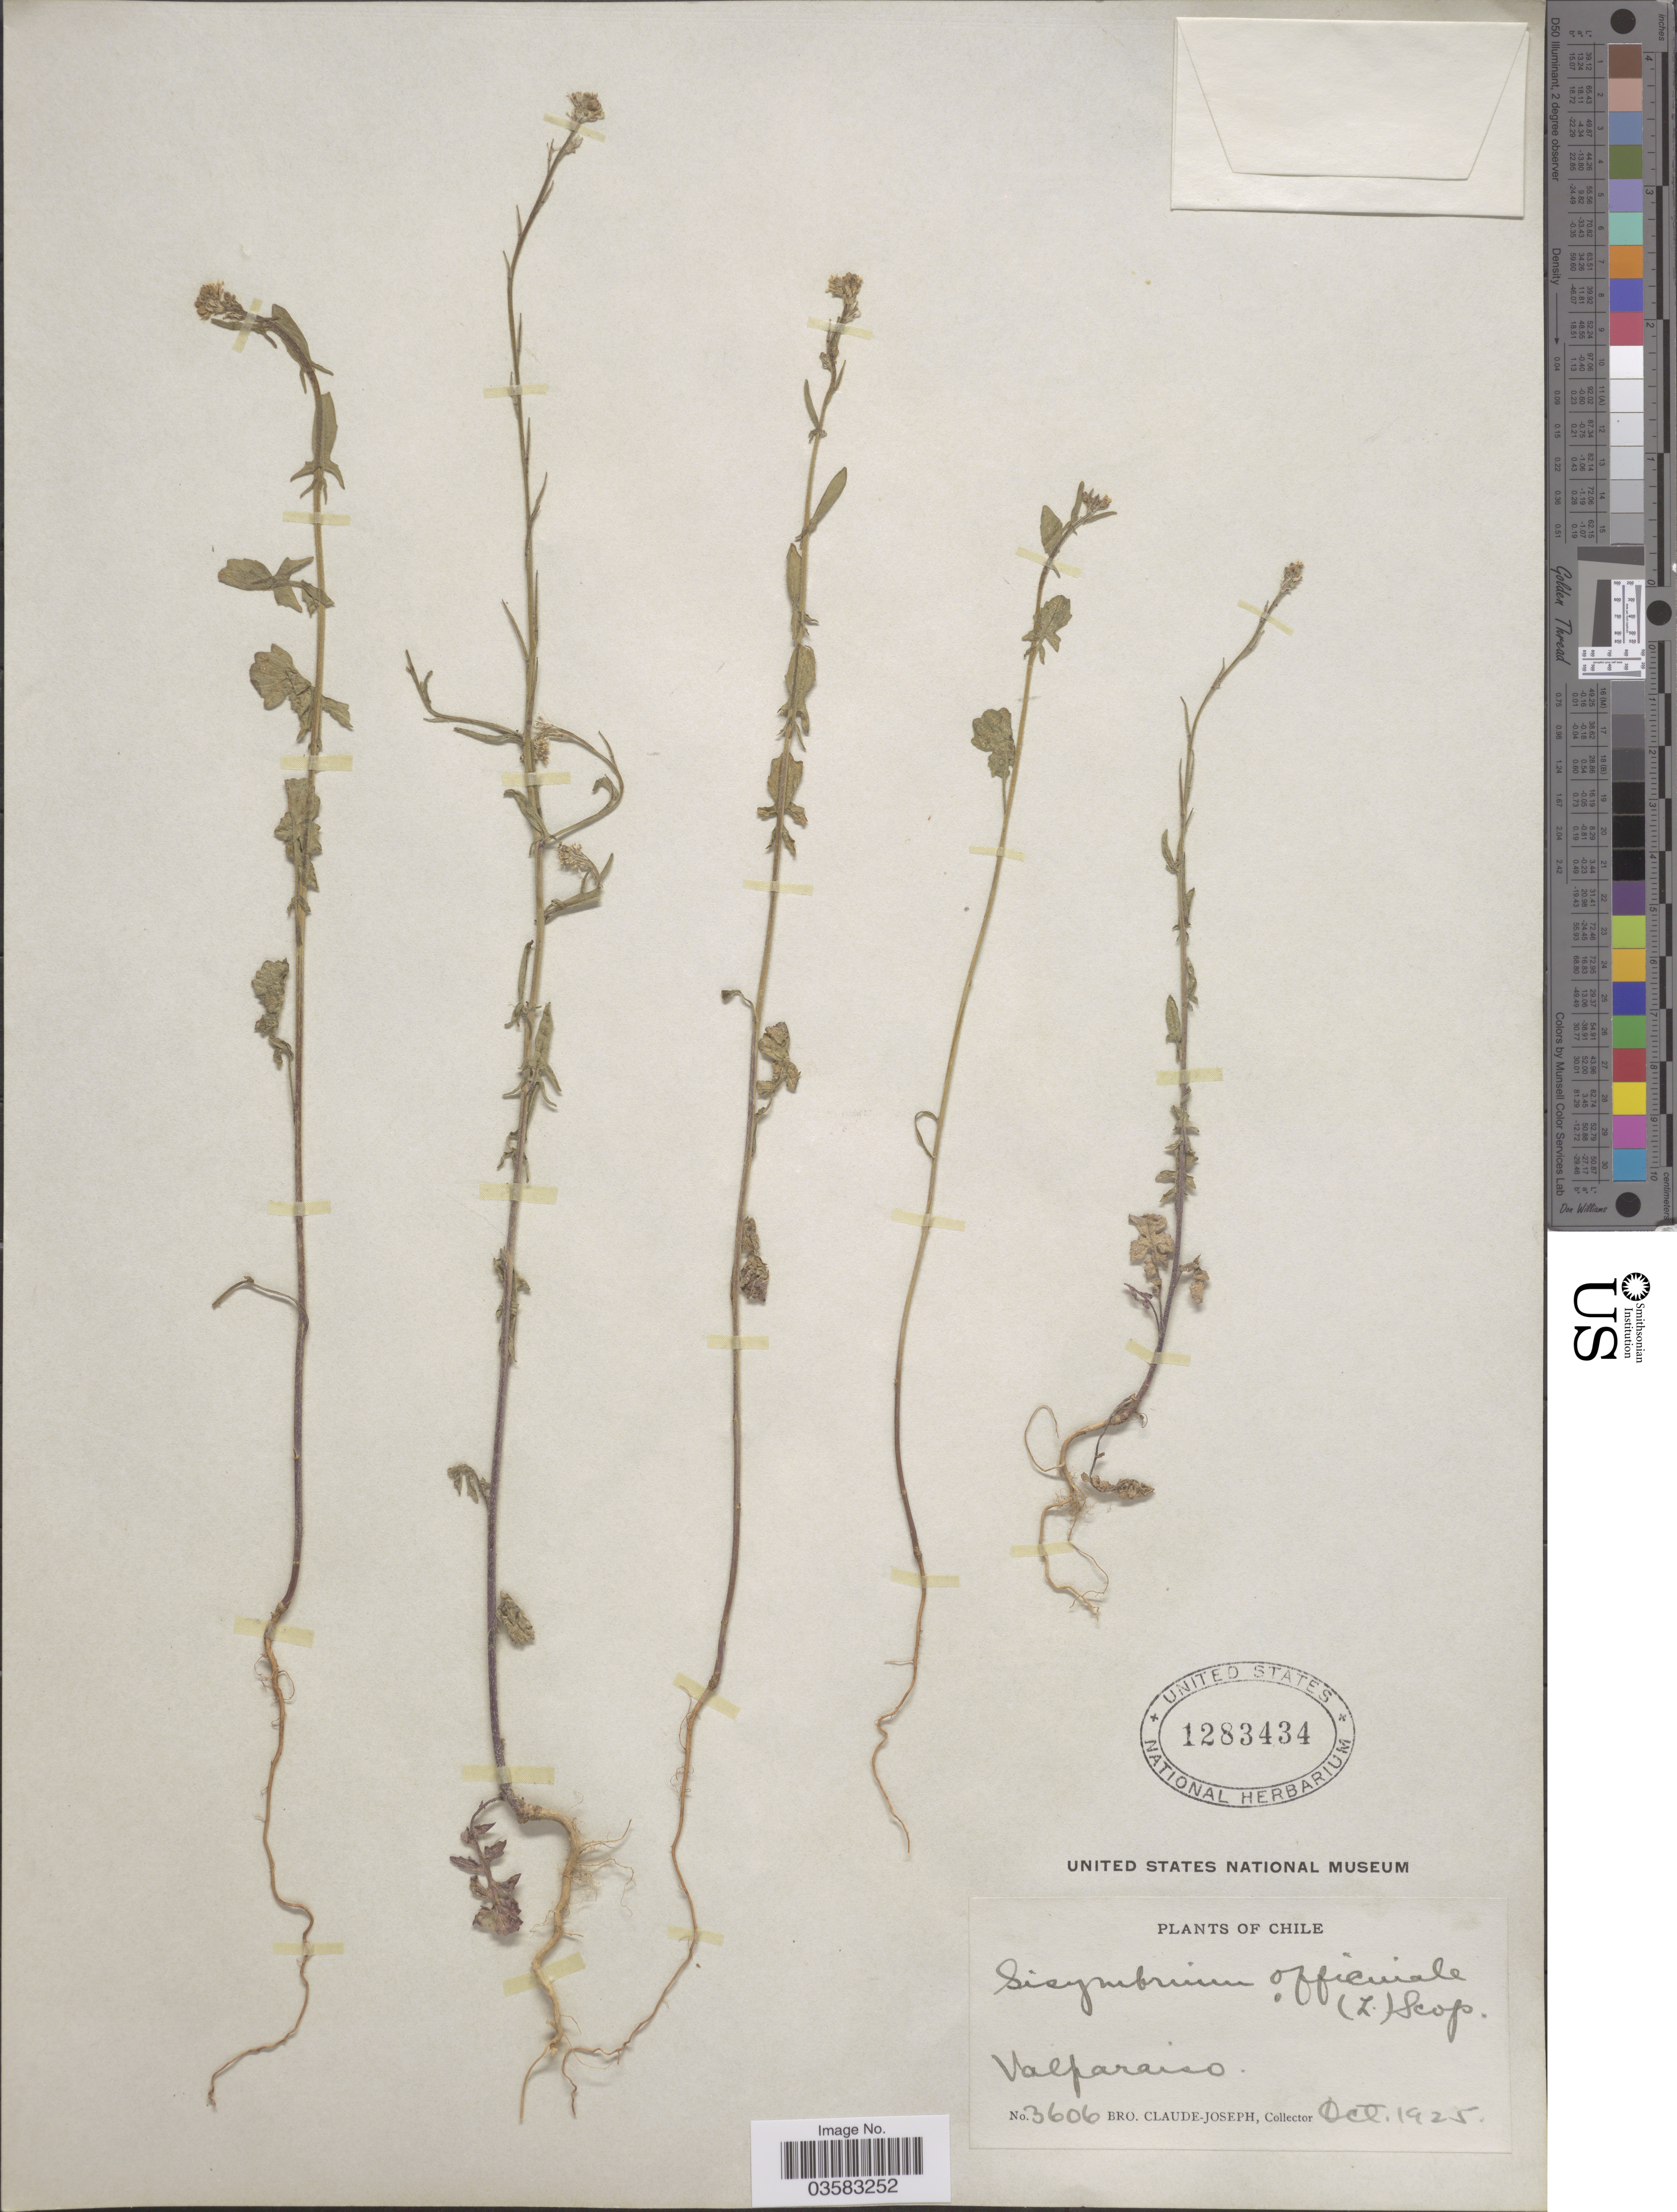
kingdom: Plantae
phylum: Tracheophyta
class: Magnoliopsida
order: Brassicales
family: Brassicaceae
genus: Sisymbrium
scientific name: Sisymbrium officinale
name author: (L.) Scop.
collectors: Bro. Claude-Joseph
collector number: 3606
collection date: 1925-10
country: Chile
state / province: Valparaíso (V)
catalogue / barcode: US 1283434